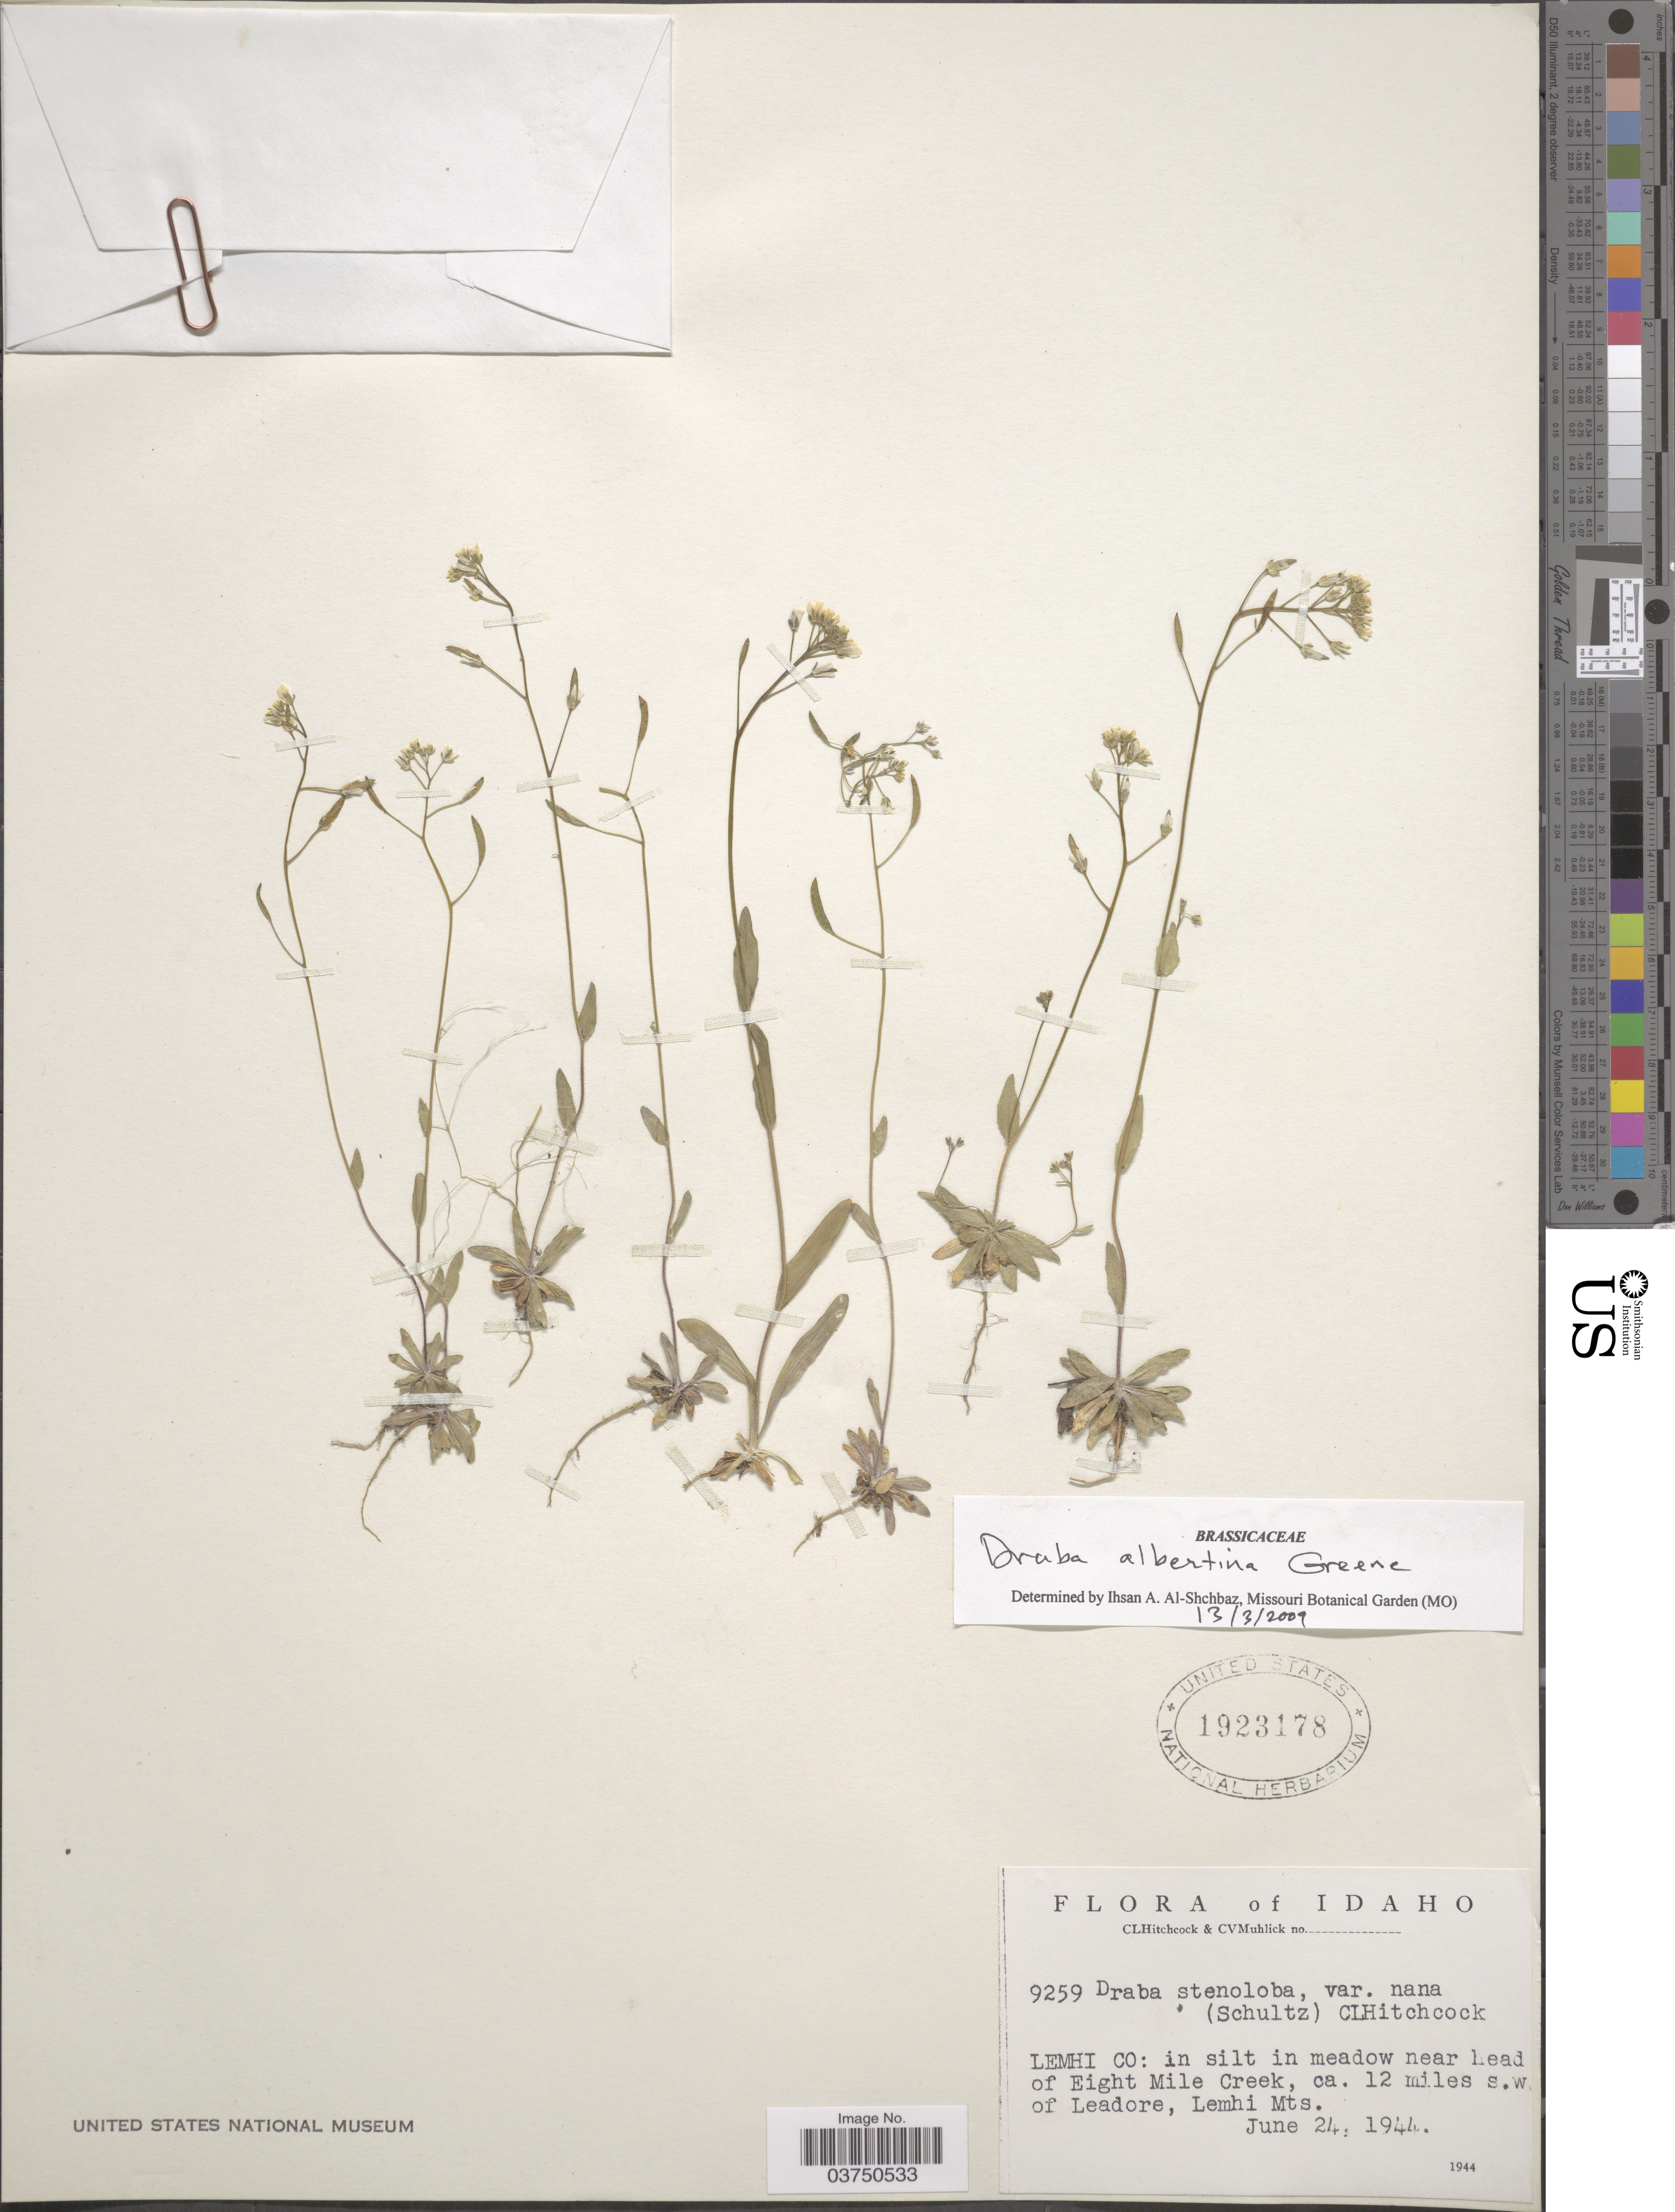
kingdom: Plantae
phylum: Tracheophyta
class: Magnoliopsida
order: Brassicales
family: Brassicaceae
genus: Draba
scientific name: Draba albertina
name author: Greene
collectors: C. L. Hitchcock & C. V. Muhlick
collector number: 9259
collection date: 1944-06-24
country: United States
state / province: Idaho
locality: Lemhi Co: in silt in meadow near head of Eight Mile Creek, ca. 12 miles s.w. of Leadore, Lemhi Mts.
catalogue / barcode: US 1923178